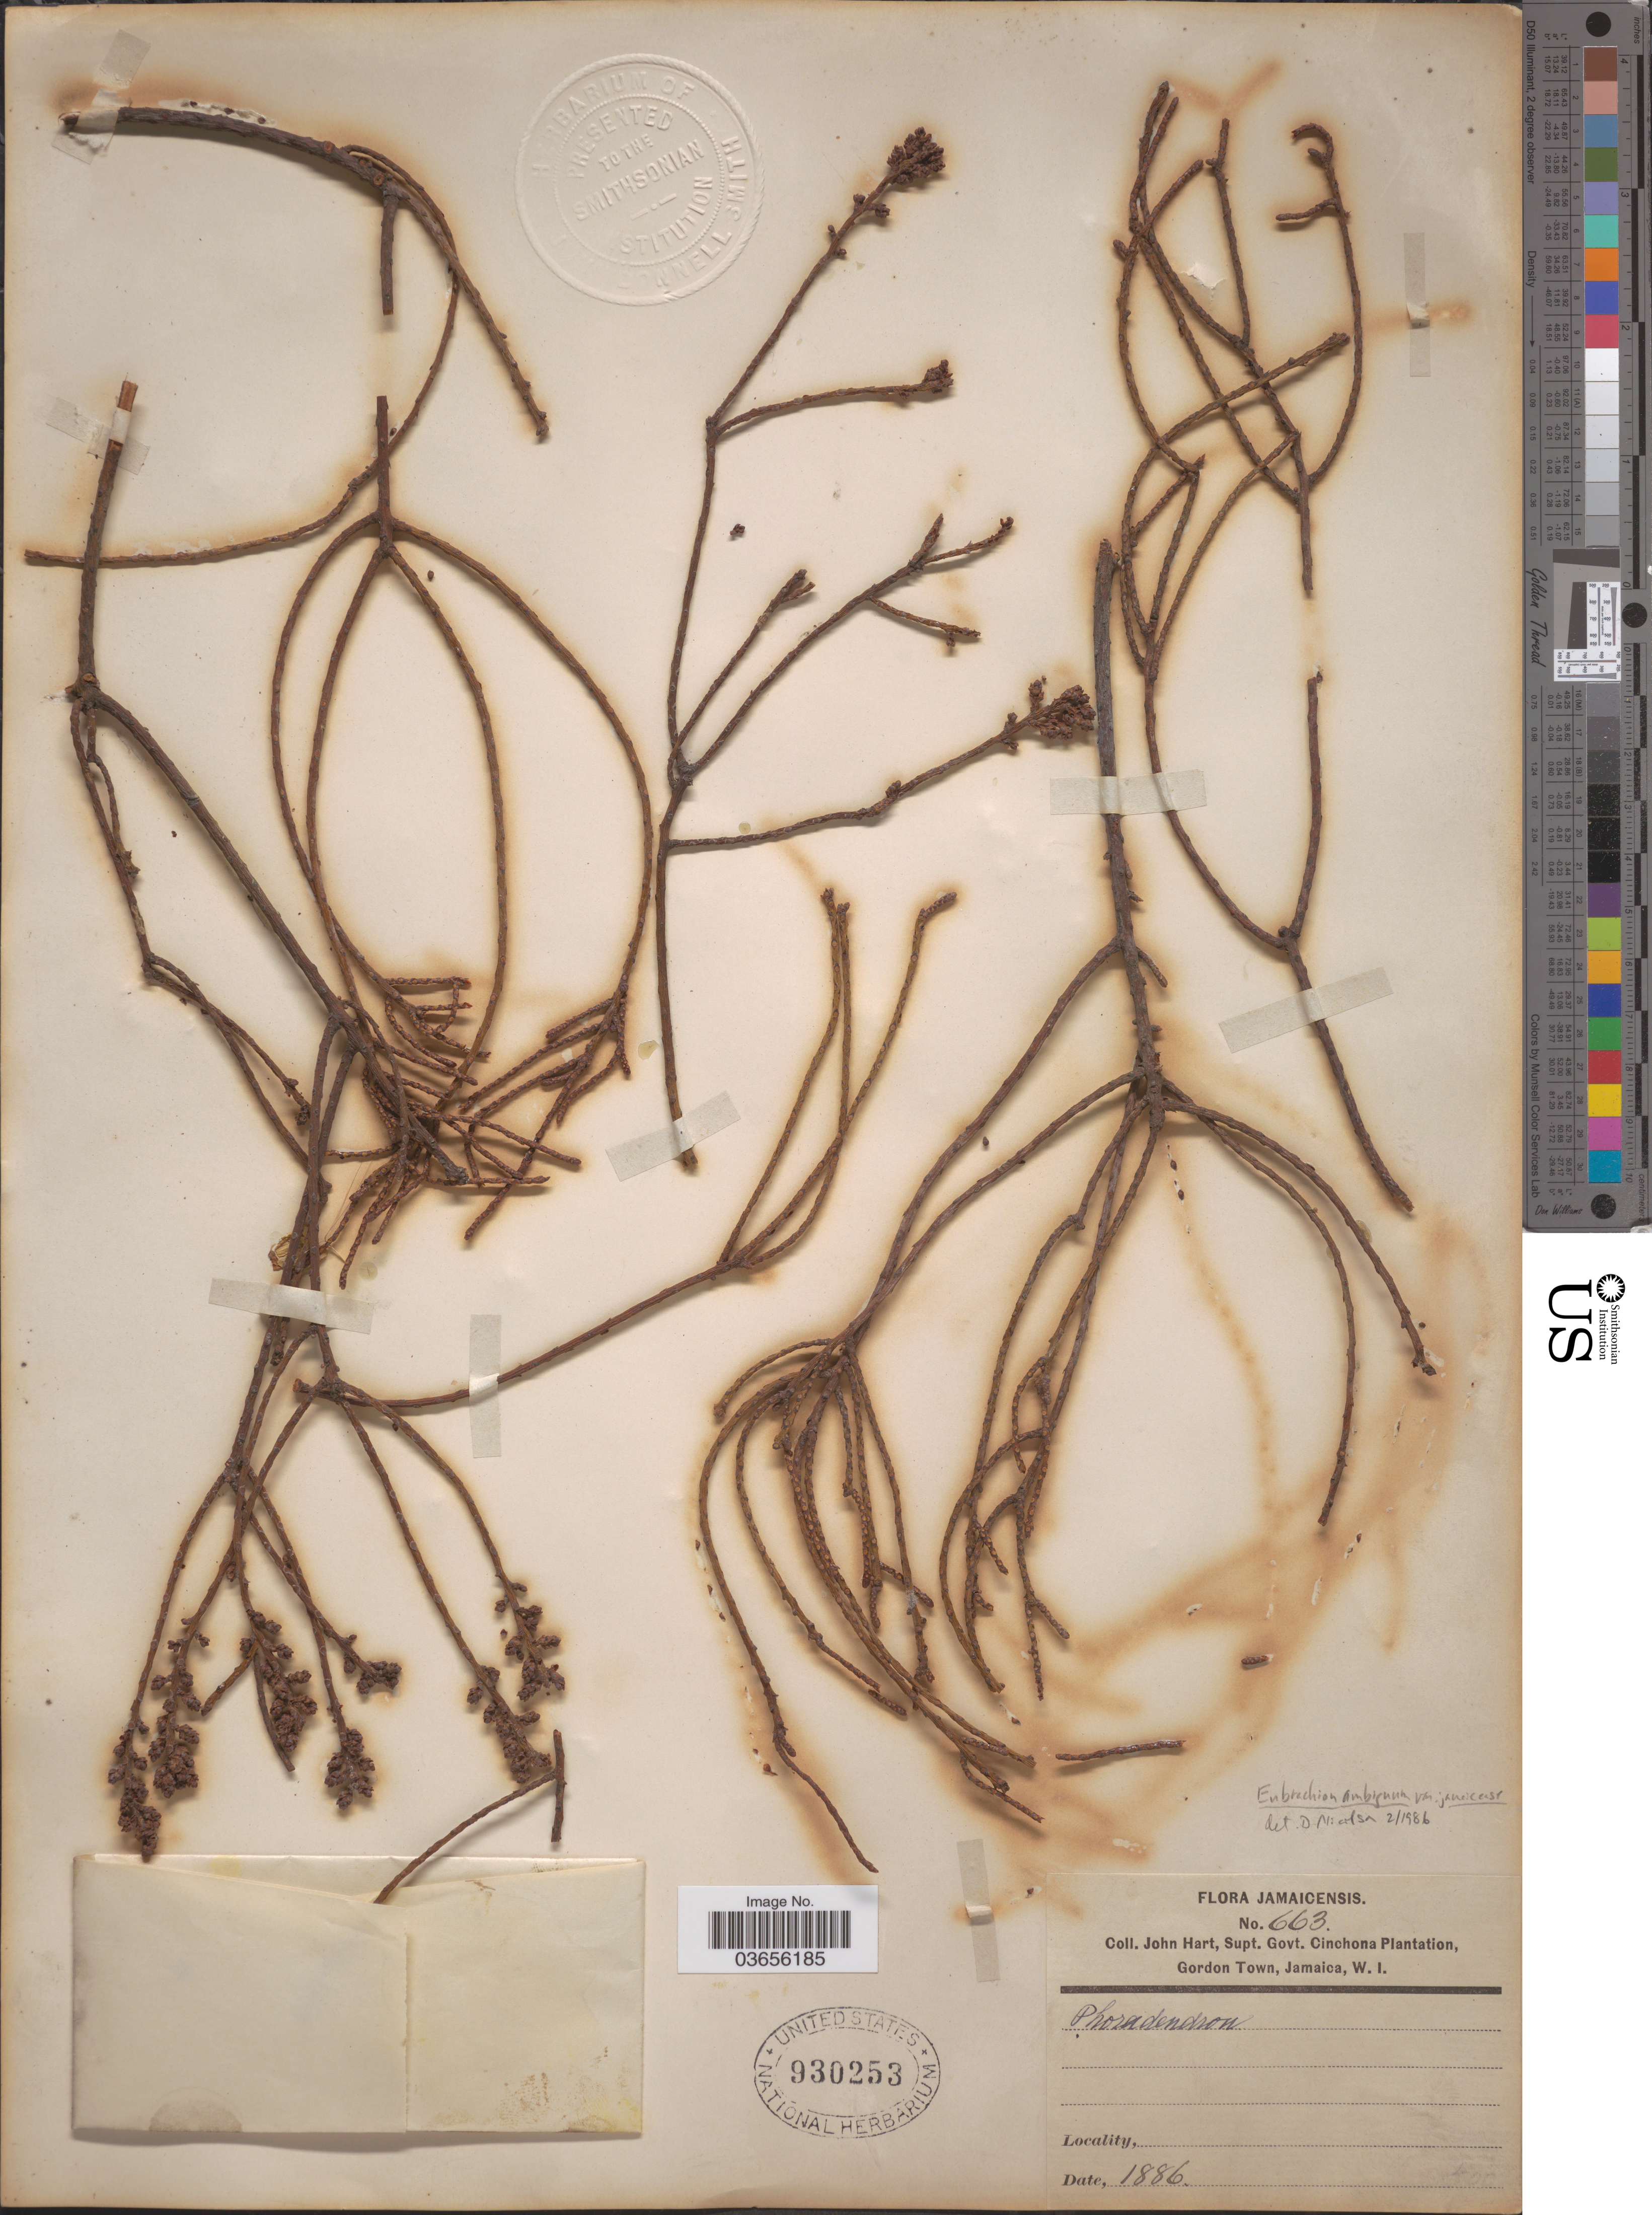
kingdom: Plantae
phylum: Tracheophyta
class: Magnoliopsida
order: Santalales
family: Santalaceae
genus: Eubrachion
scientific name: Eubrachion ambiguum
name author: (Hook. & Arn.) Engl.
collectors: J. H. Hart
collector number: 663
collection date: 1886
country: Jamaica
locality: Cinchona Plantation, Gordon Town.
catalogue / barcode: US 930253